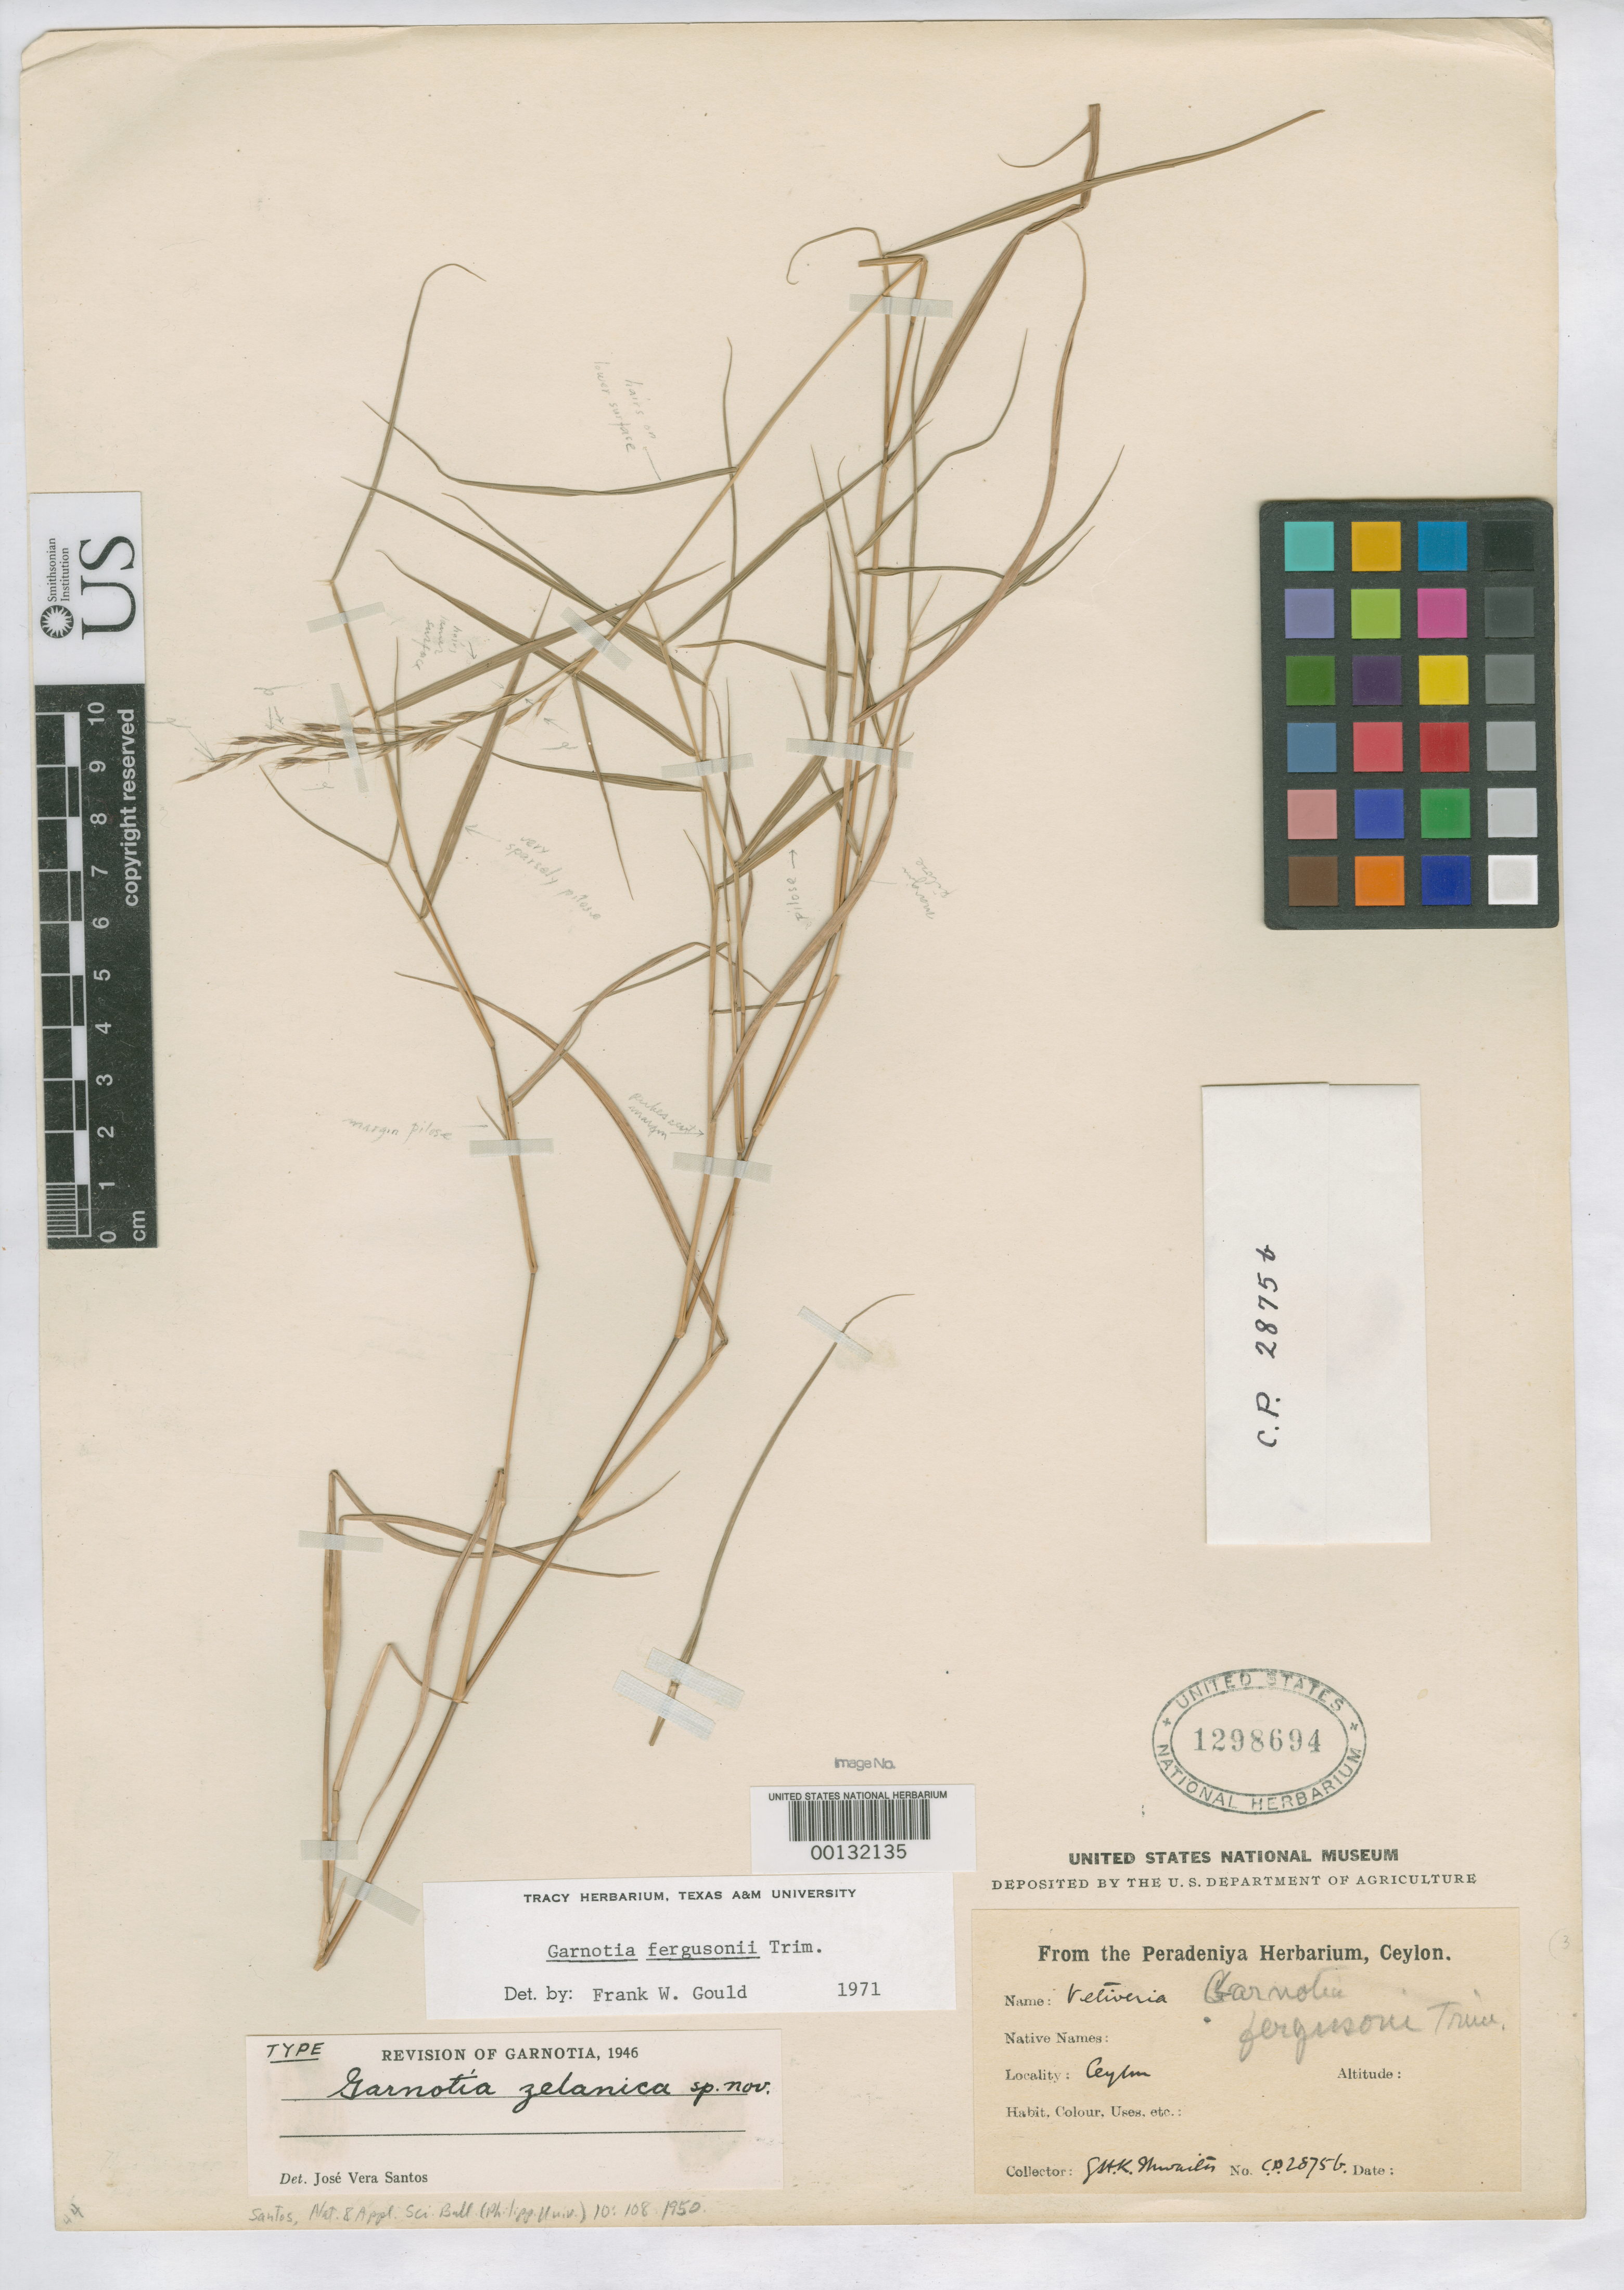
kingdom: Plantae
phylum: Tracheophyta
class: Liliopsida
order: Poales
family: Poaceae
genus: Garnotia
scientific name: Garnotia zelanica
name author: Santos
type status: Holotype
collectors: G. H. K. Thwaites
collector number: C.P. 28758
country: Sri Lanka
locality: "Ceylon"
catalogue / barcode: US 1298694